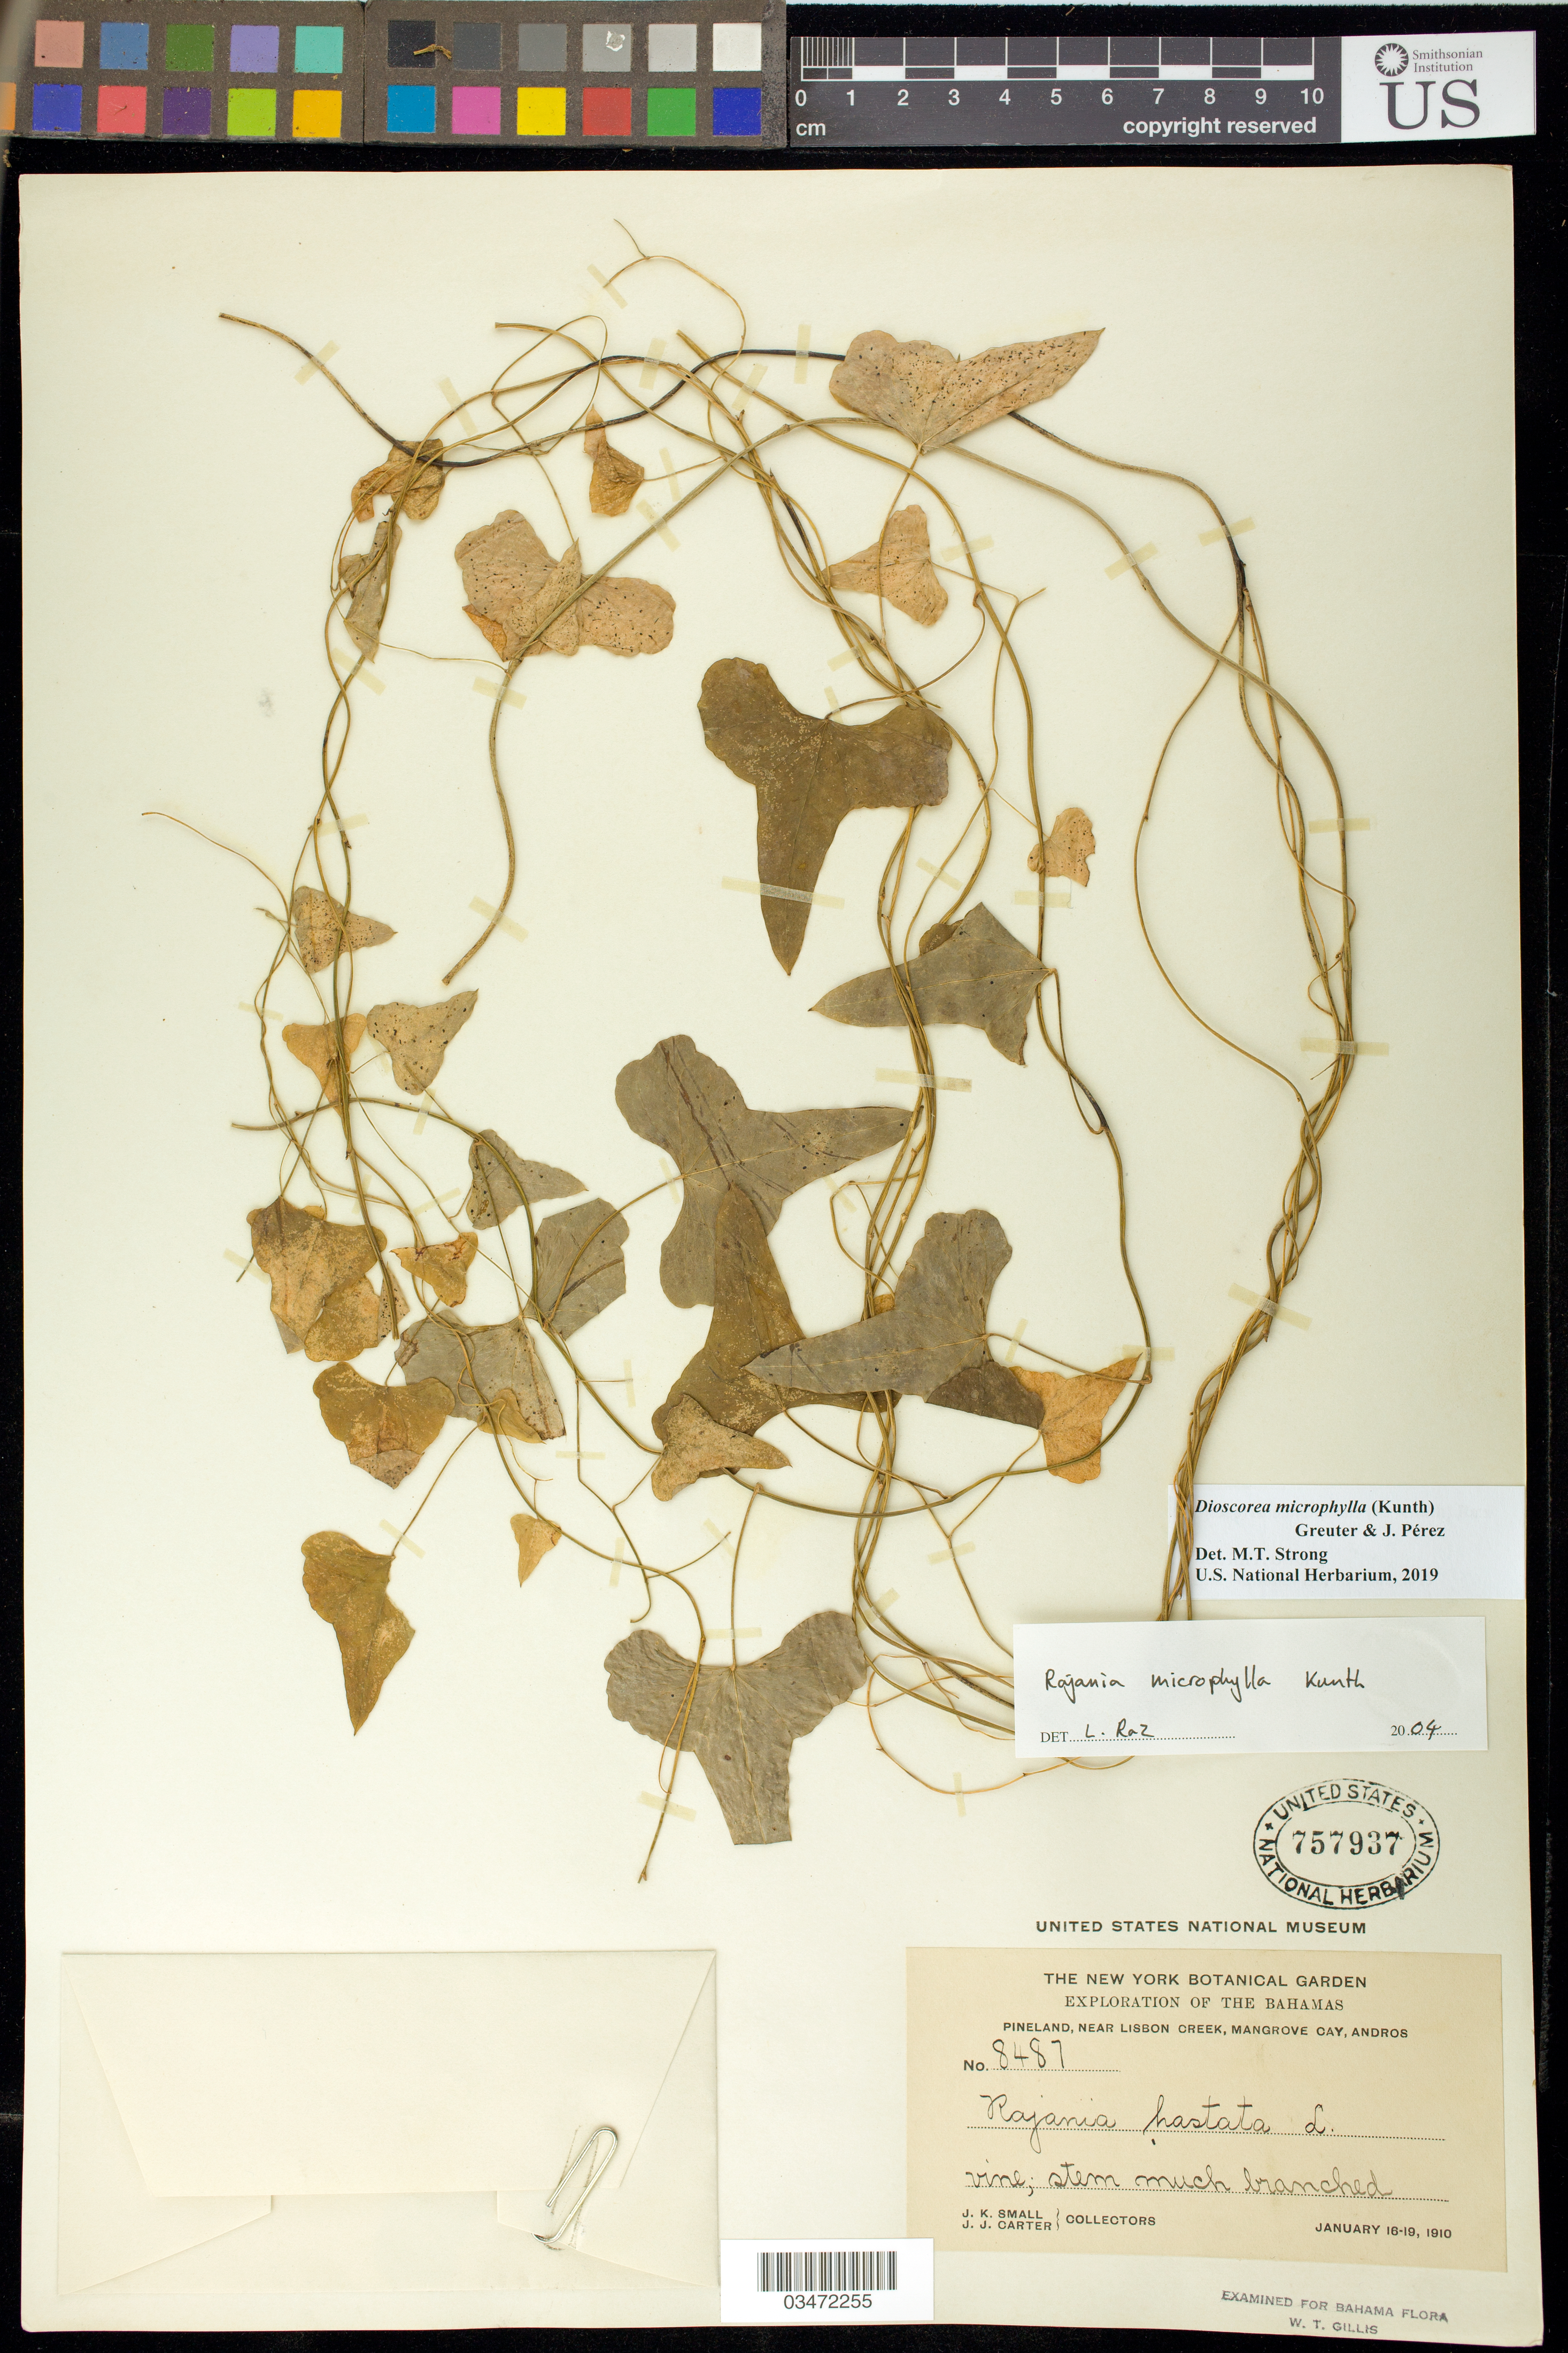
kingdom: Plantae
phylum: Tracheophyta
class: Liliopsida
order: Dioscoreales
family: Dioscoreaceae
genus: Dioscorea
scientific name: Dioscorea microphylla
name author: (Kunth) Greuter & J. Perez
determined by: Strong, M. T., (US), Smithsonian Institution - National Museum of Natural History (UNITED STATES)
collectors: J. K. Small & J. Carter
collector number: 8487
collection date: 1910-01-16/1910-01-19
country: Bahamas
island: Andros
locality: Mangrove Cay, near Lisson Creek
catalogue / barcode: US 757937